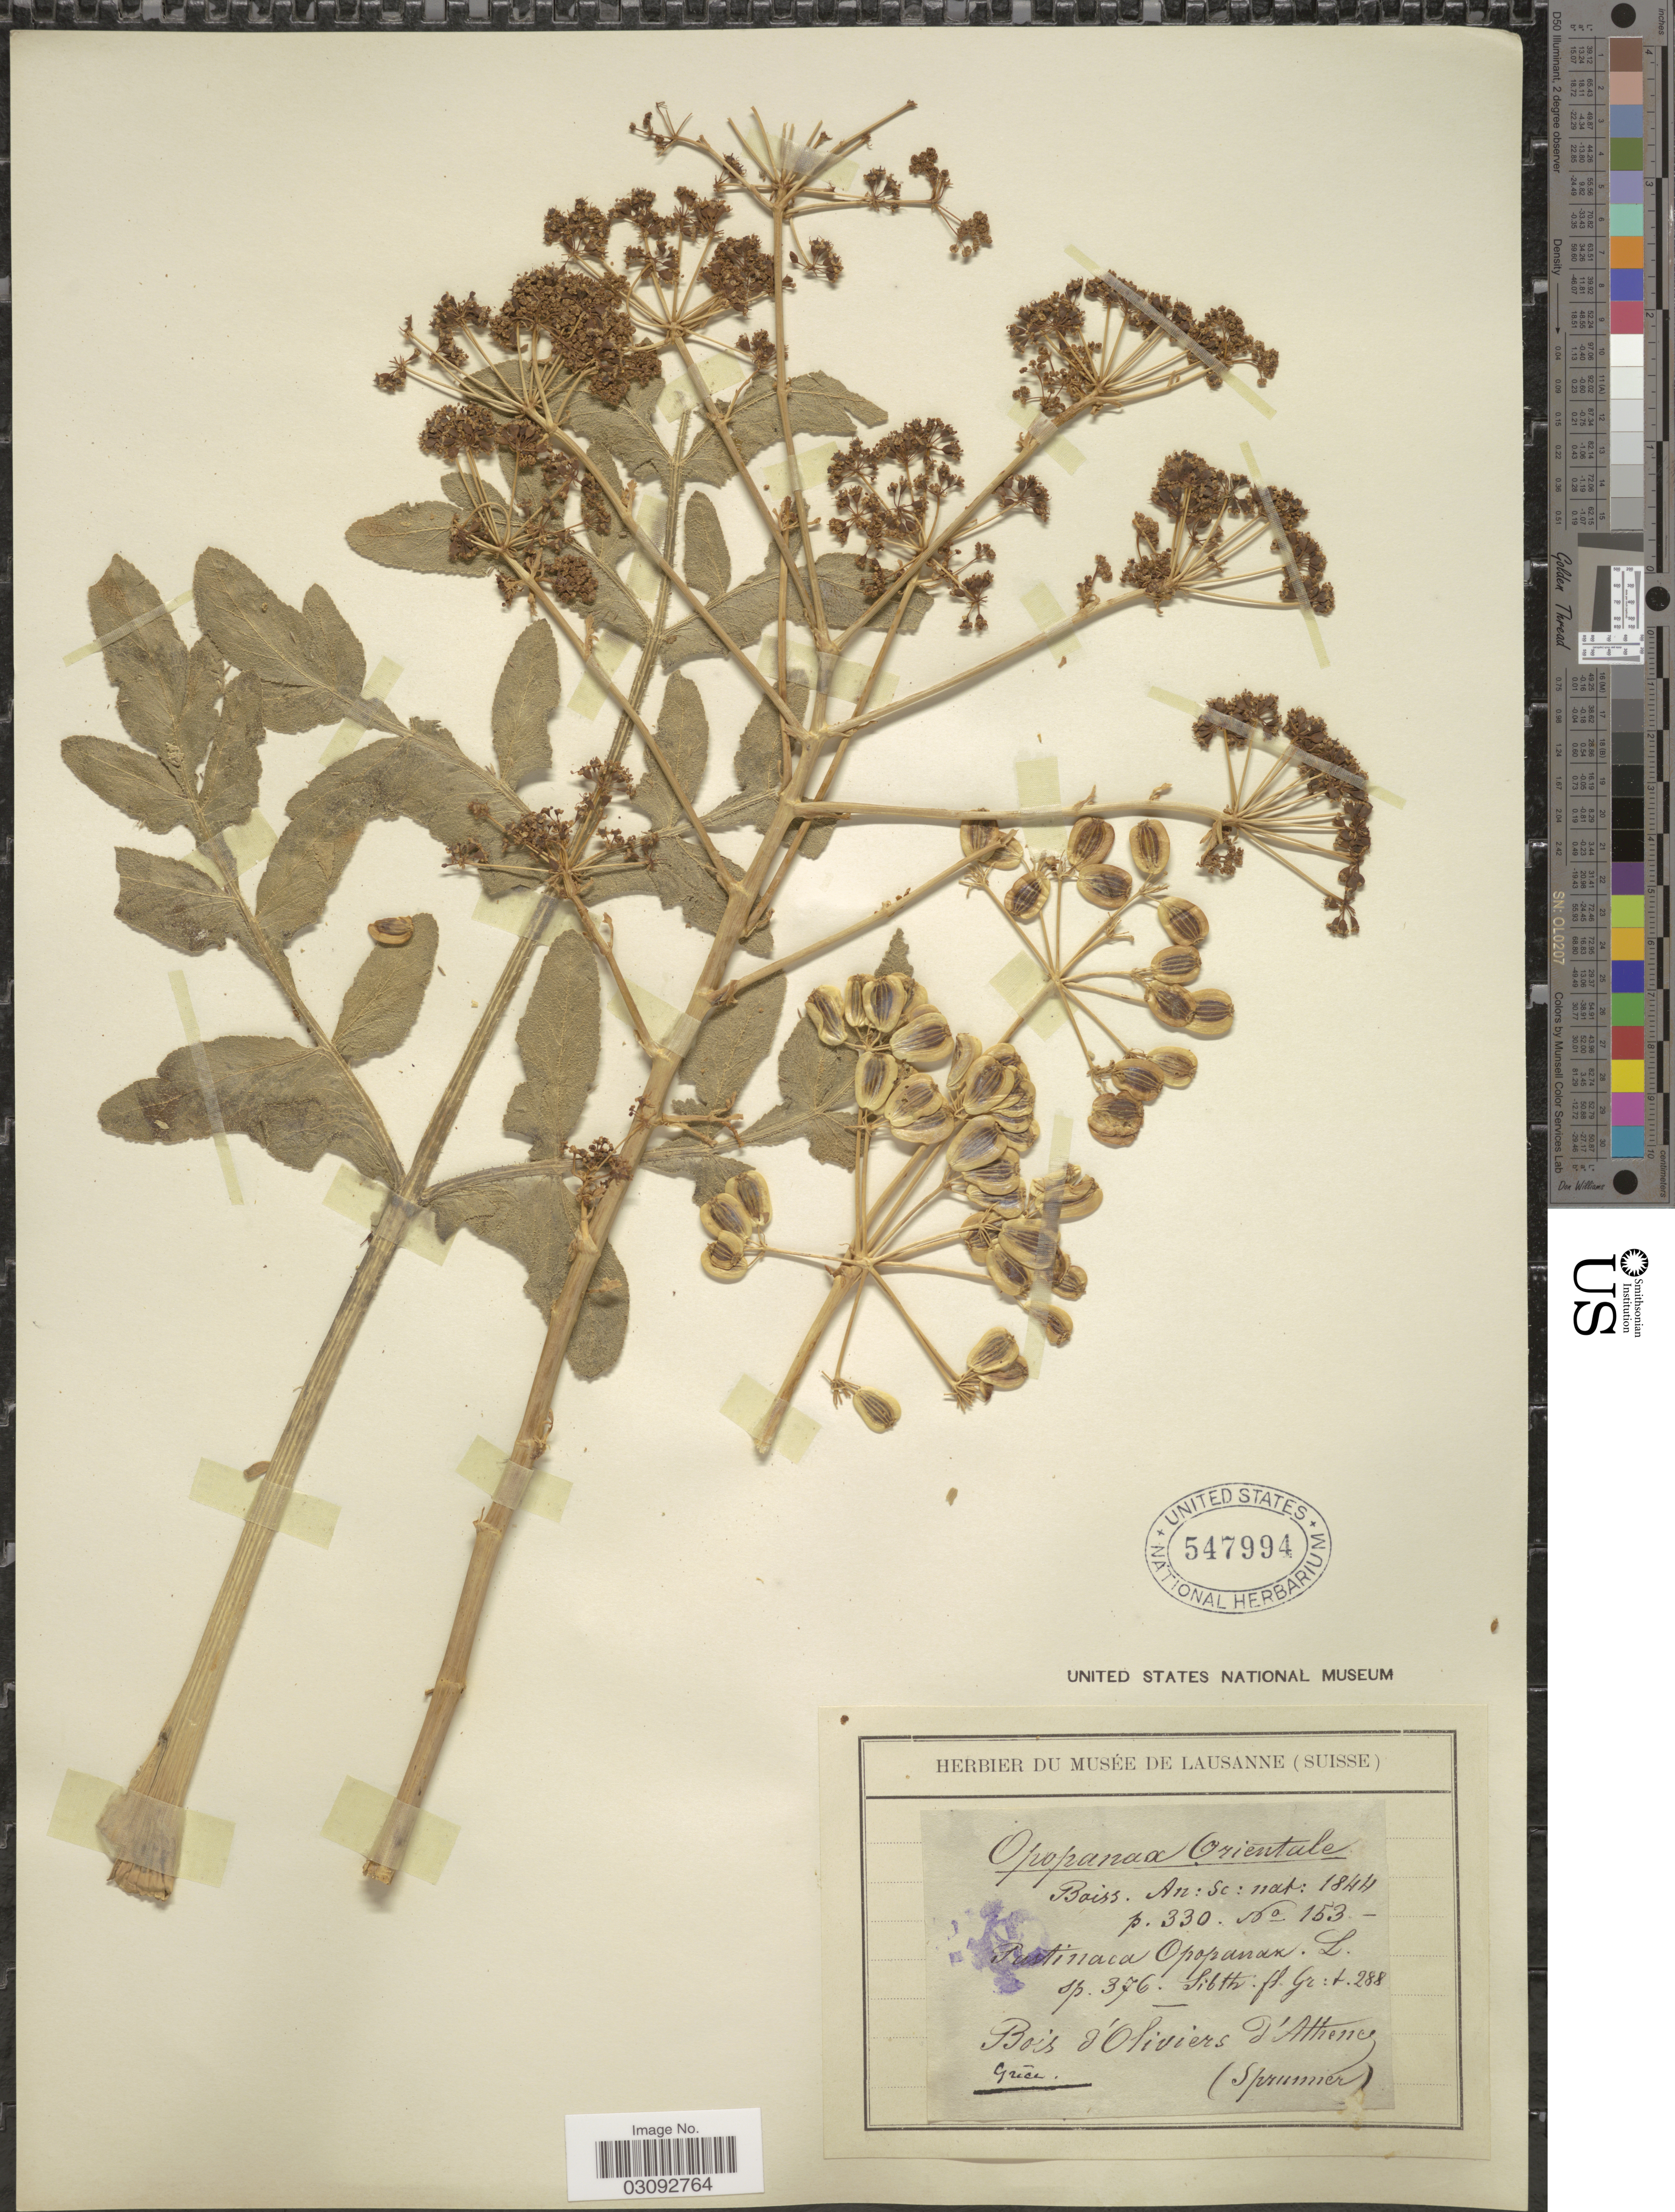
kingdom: Plantae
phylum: Tracheophyta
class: Magnoliopsida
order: Apiales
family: Apiaceae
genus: Opopanax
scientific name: Opopanax orientalis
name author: Boiss.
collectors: Sprunner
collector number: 153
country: Greece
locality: Bois d'Oliviers d'Athenes.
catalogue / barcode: US 547994